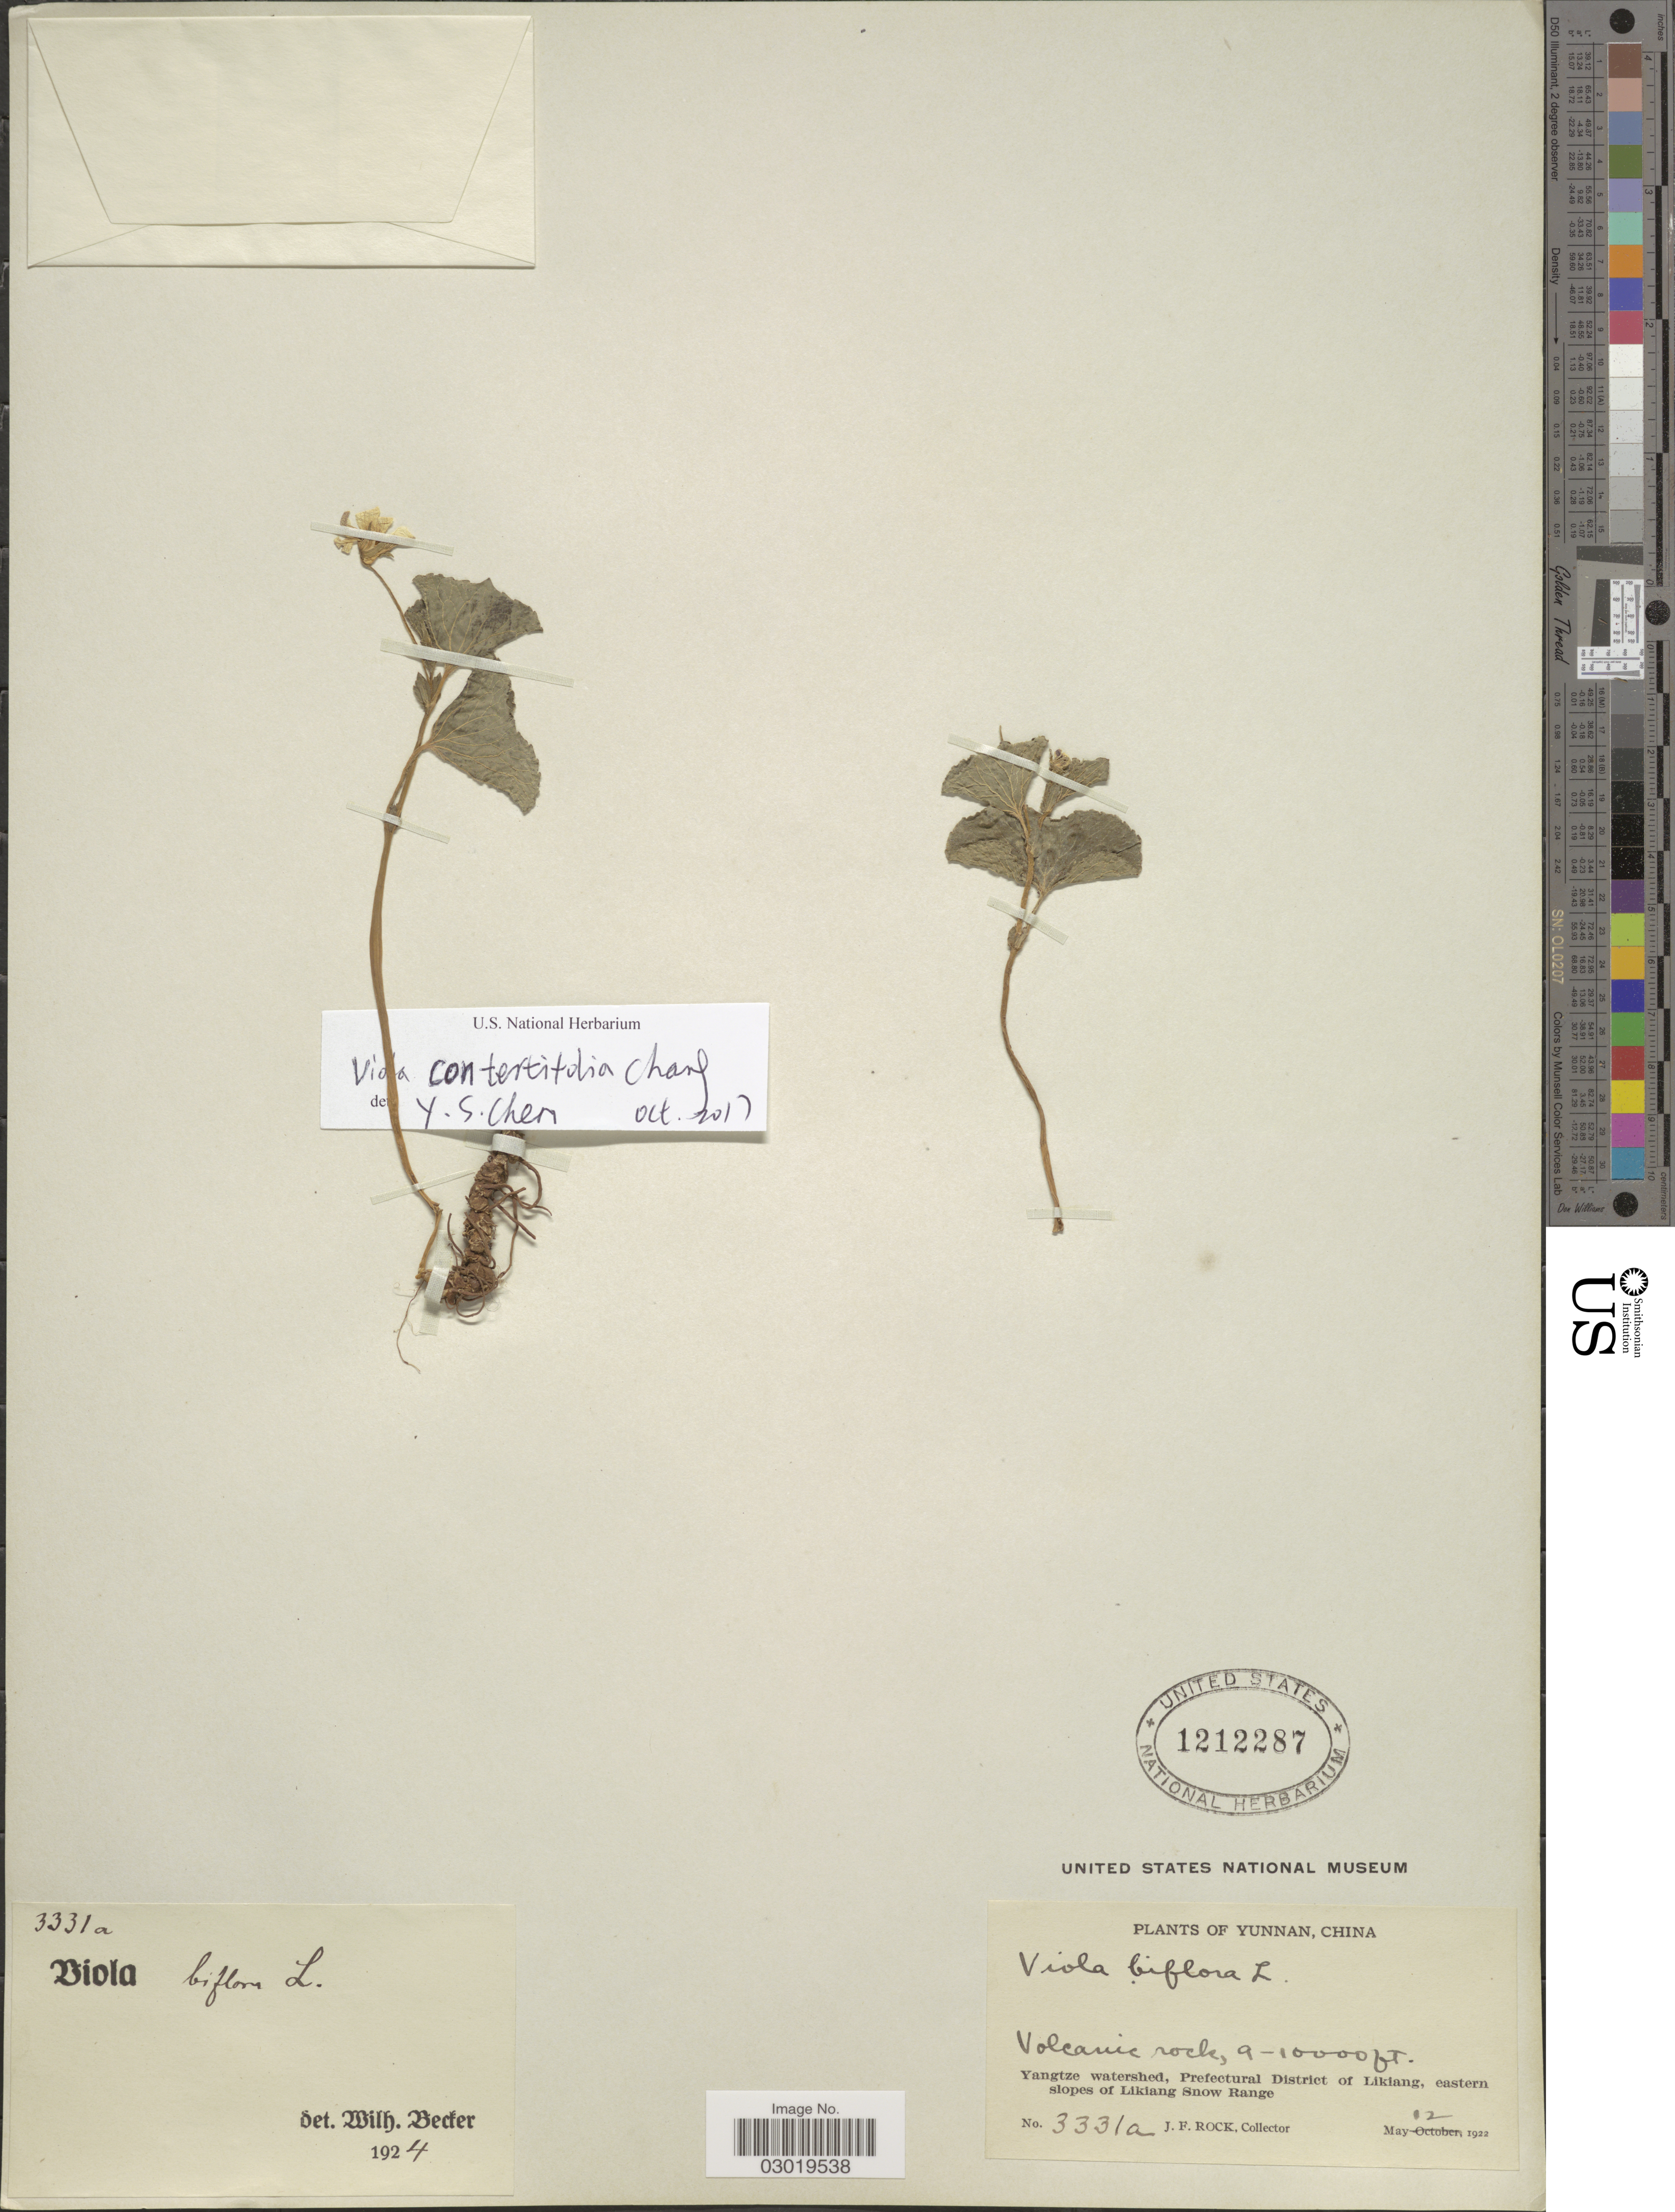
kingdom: Plantae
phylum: Tracheophyta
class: Magnoliopsida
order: Malpighiales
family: Violaceae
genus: Viola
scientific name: Viola biflora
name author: L.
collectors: J. Rock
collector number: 3331a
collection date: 1922-05-12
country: China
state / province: Yunnan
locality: Volcanic rock, Yangtze watershed, Prefectural District of Likiang, eastern slopes of Likiang Snow Range.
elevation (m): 2743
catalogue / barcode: US 1212287